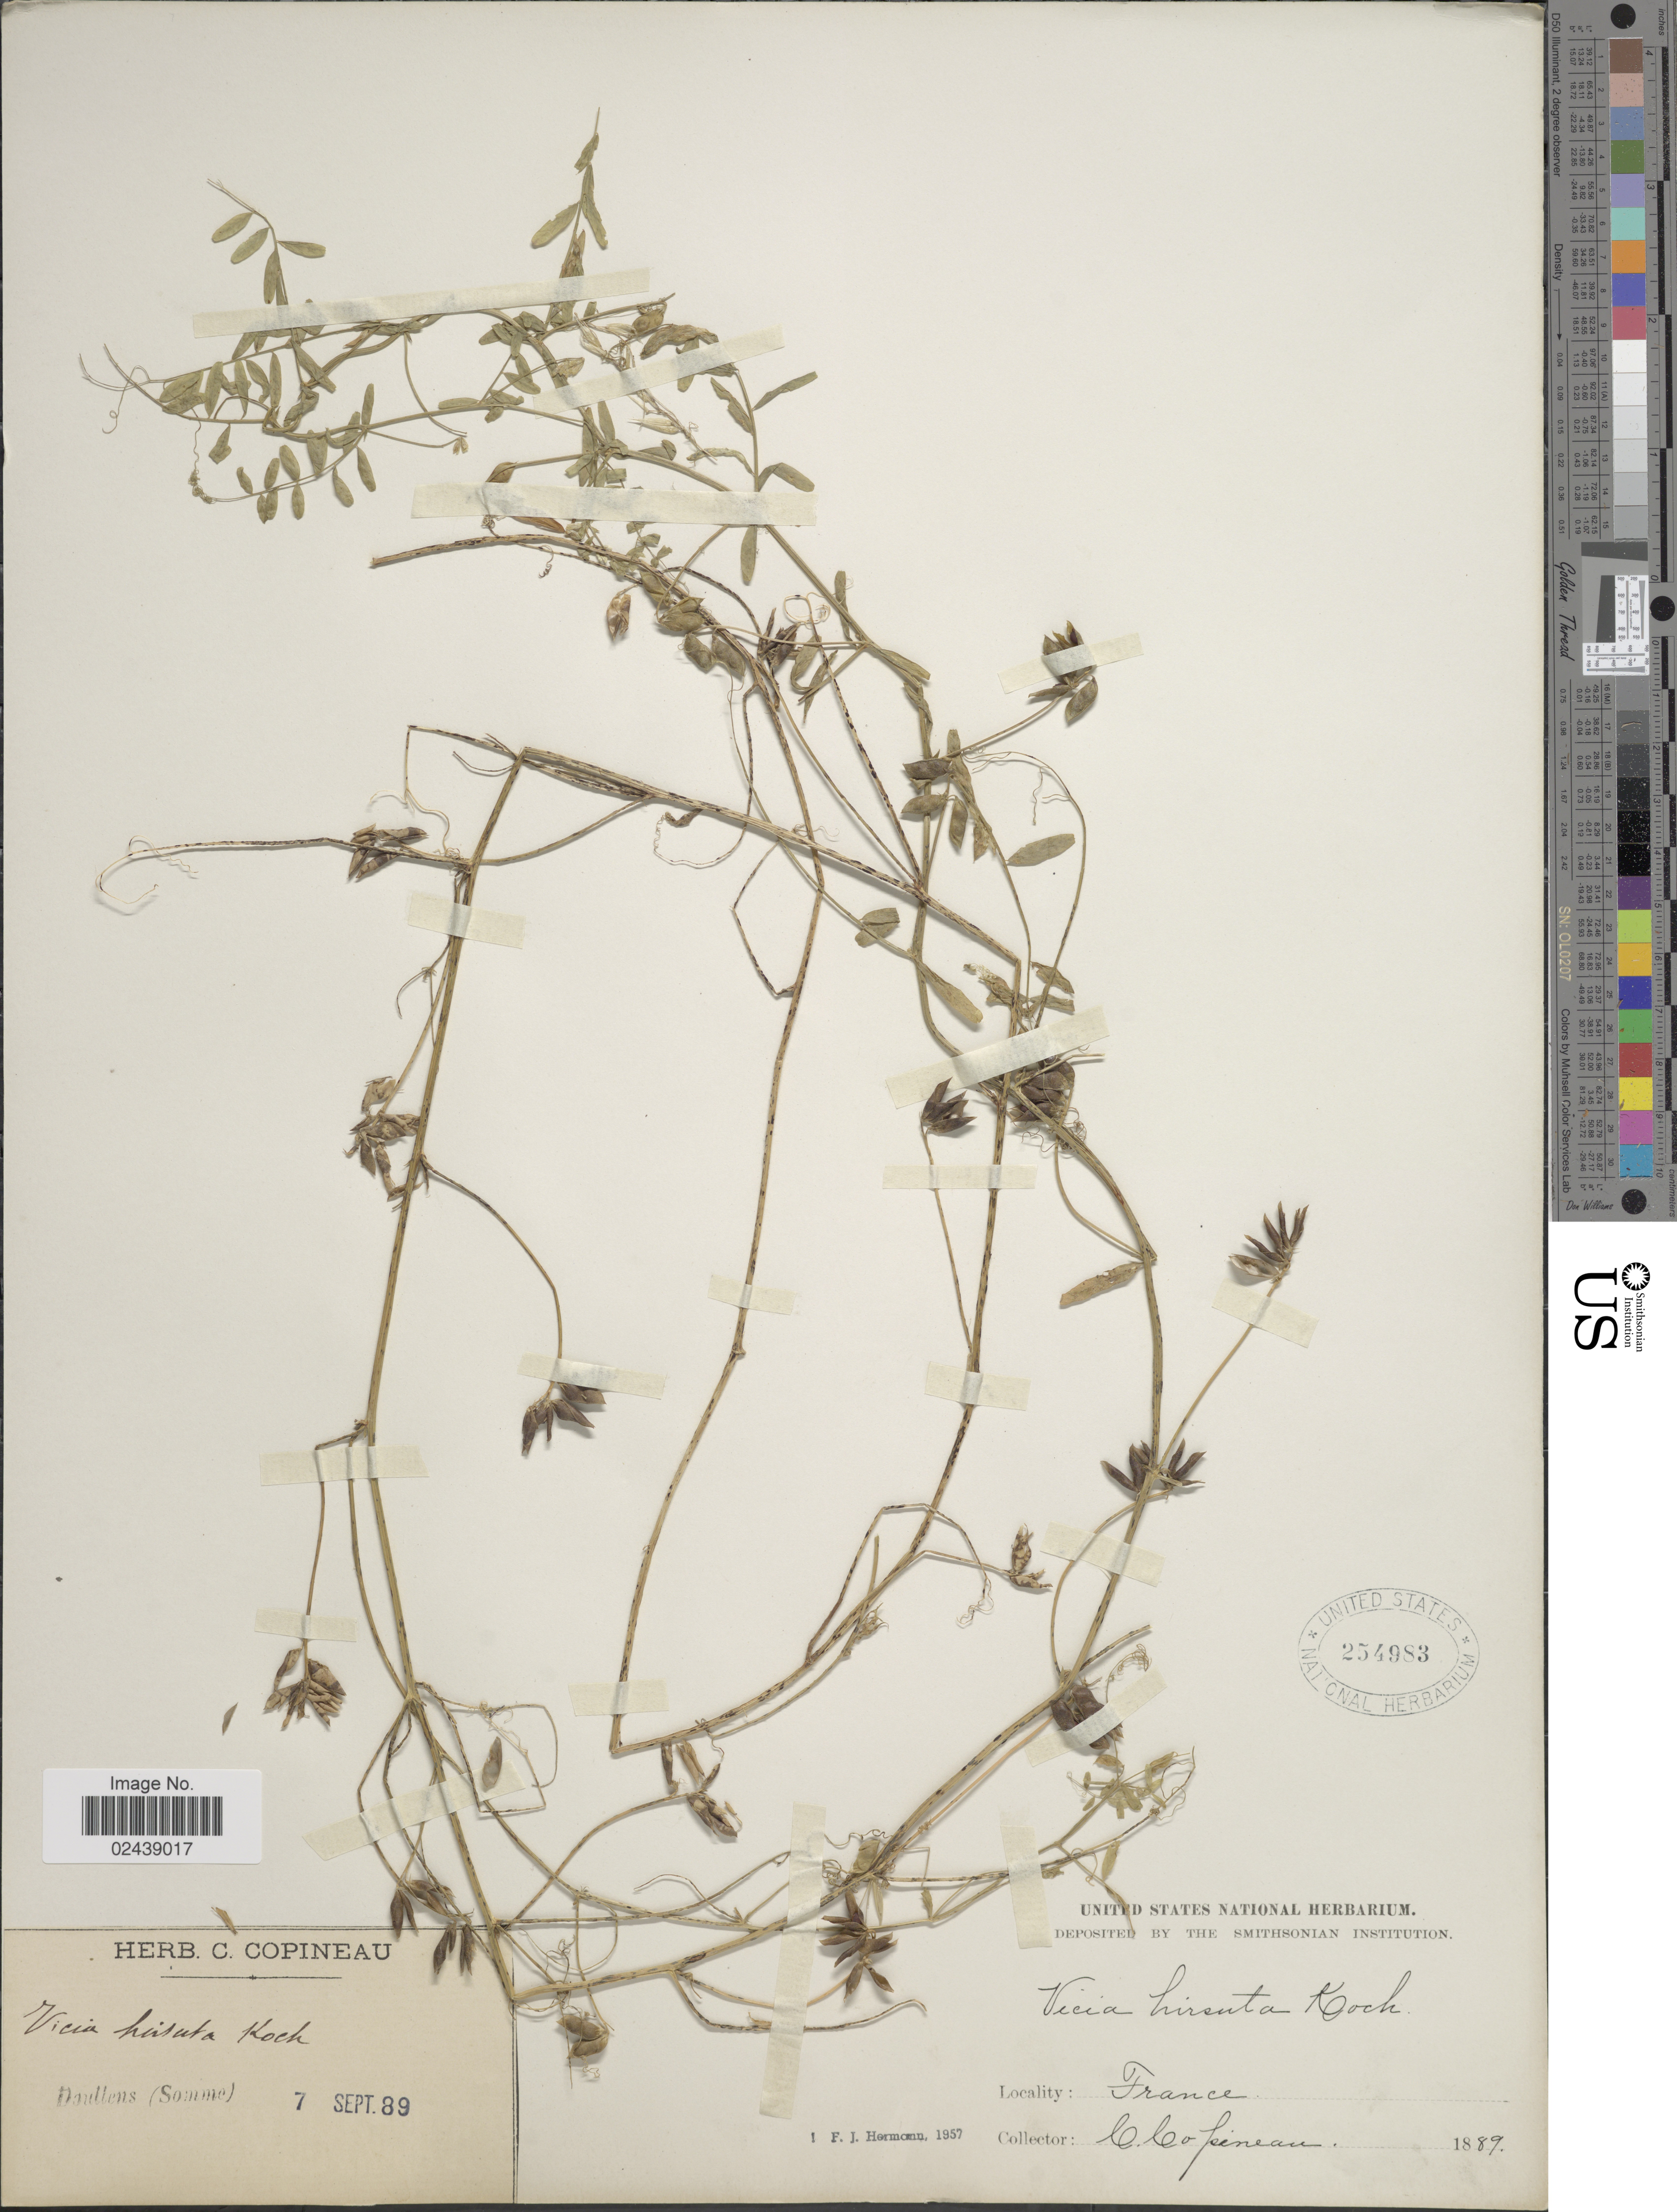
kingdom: Plantae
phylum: Tracheophyta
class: Magnoliopsida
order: Fabales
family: Fabaceae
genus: Vicia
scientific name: Vicia hirsuta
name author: (L.) A. Gray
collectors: C. Copineau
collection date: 1889-09-07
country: France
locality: Doullens (Somme)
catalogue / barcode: US 254983